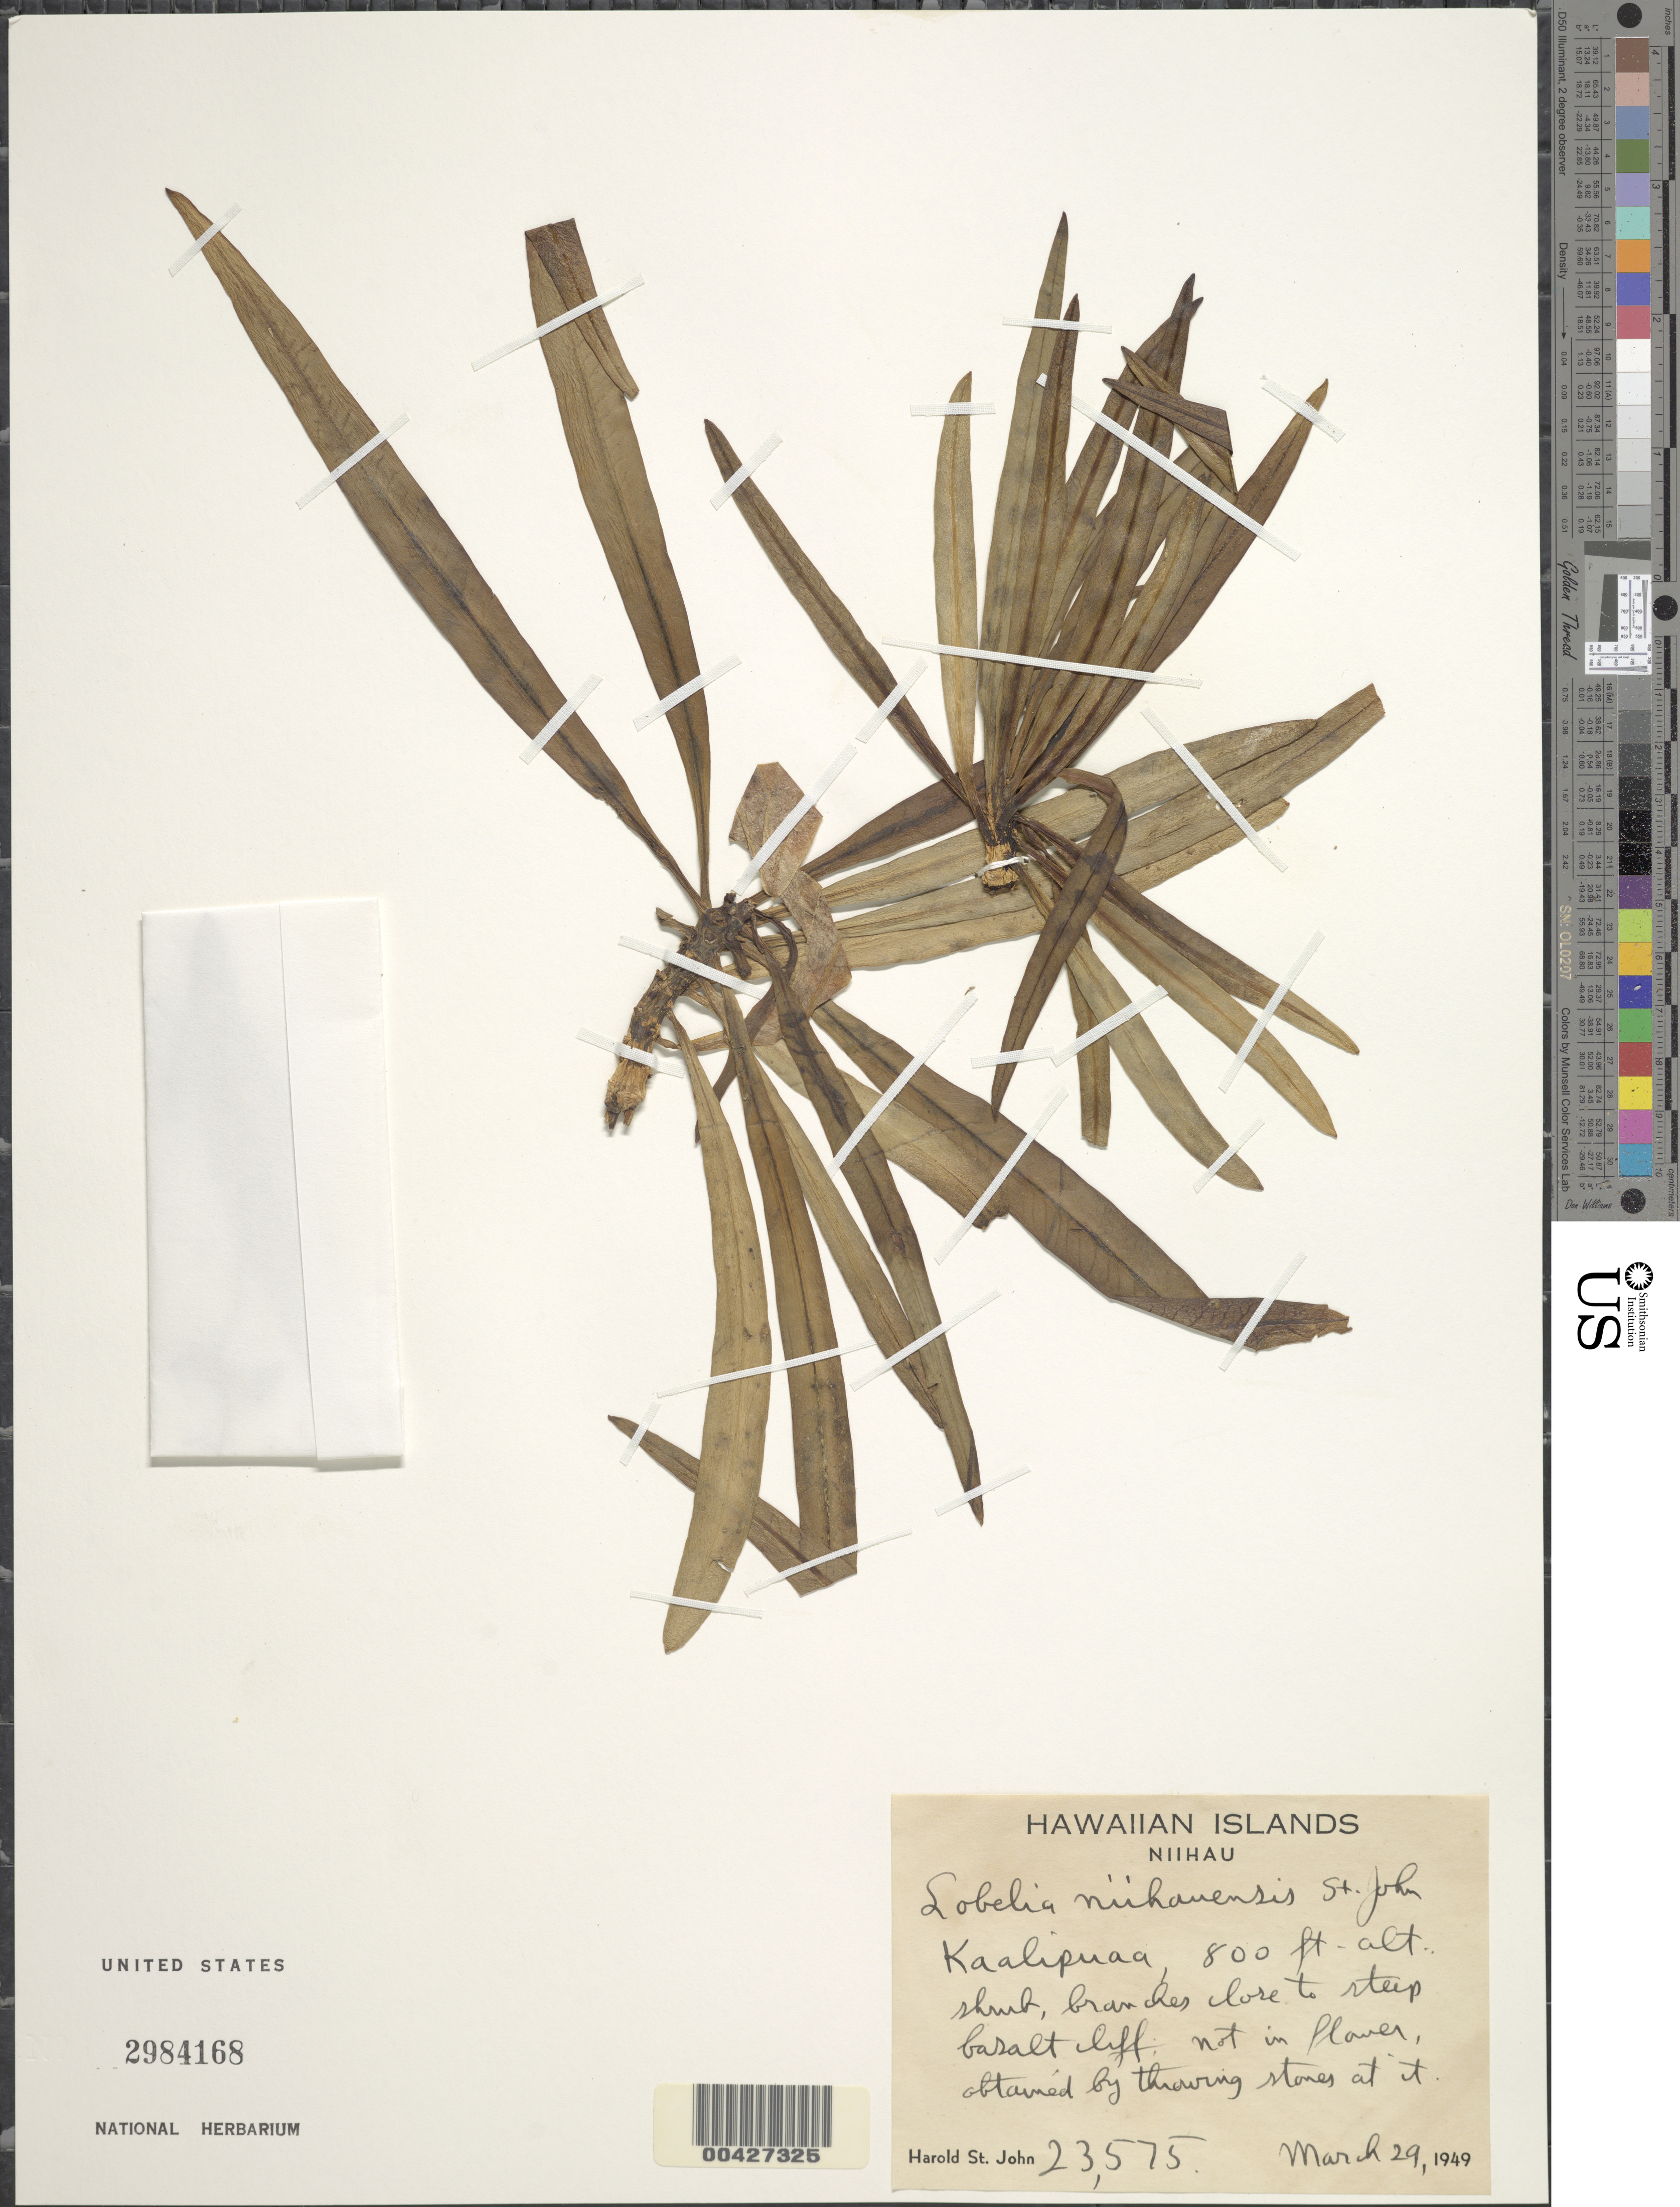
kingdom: Plantae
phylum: Tracheophyta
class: Magnoliopsida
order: Asterales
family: Campanulaceae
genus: Lobelia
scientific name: Lobelia niihauensis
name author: H. St. John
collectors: H. St. John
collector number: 23575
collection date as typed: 29 Mar 1949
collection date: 1949-03-29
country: United States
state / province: Hawaii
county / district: Kauai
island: Ni'ihau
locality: Kaalipuaa.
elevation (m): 244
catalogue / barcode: US 2984168